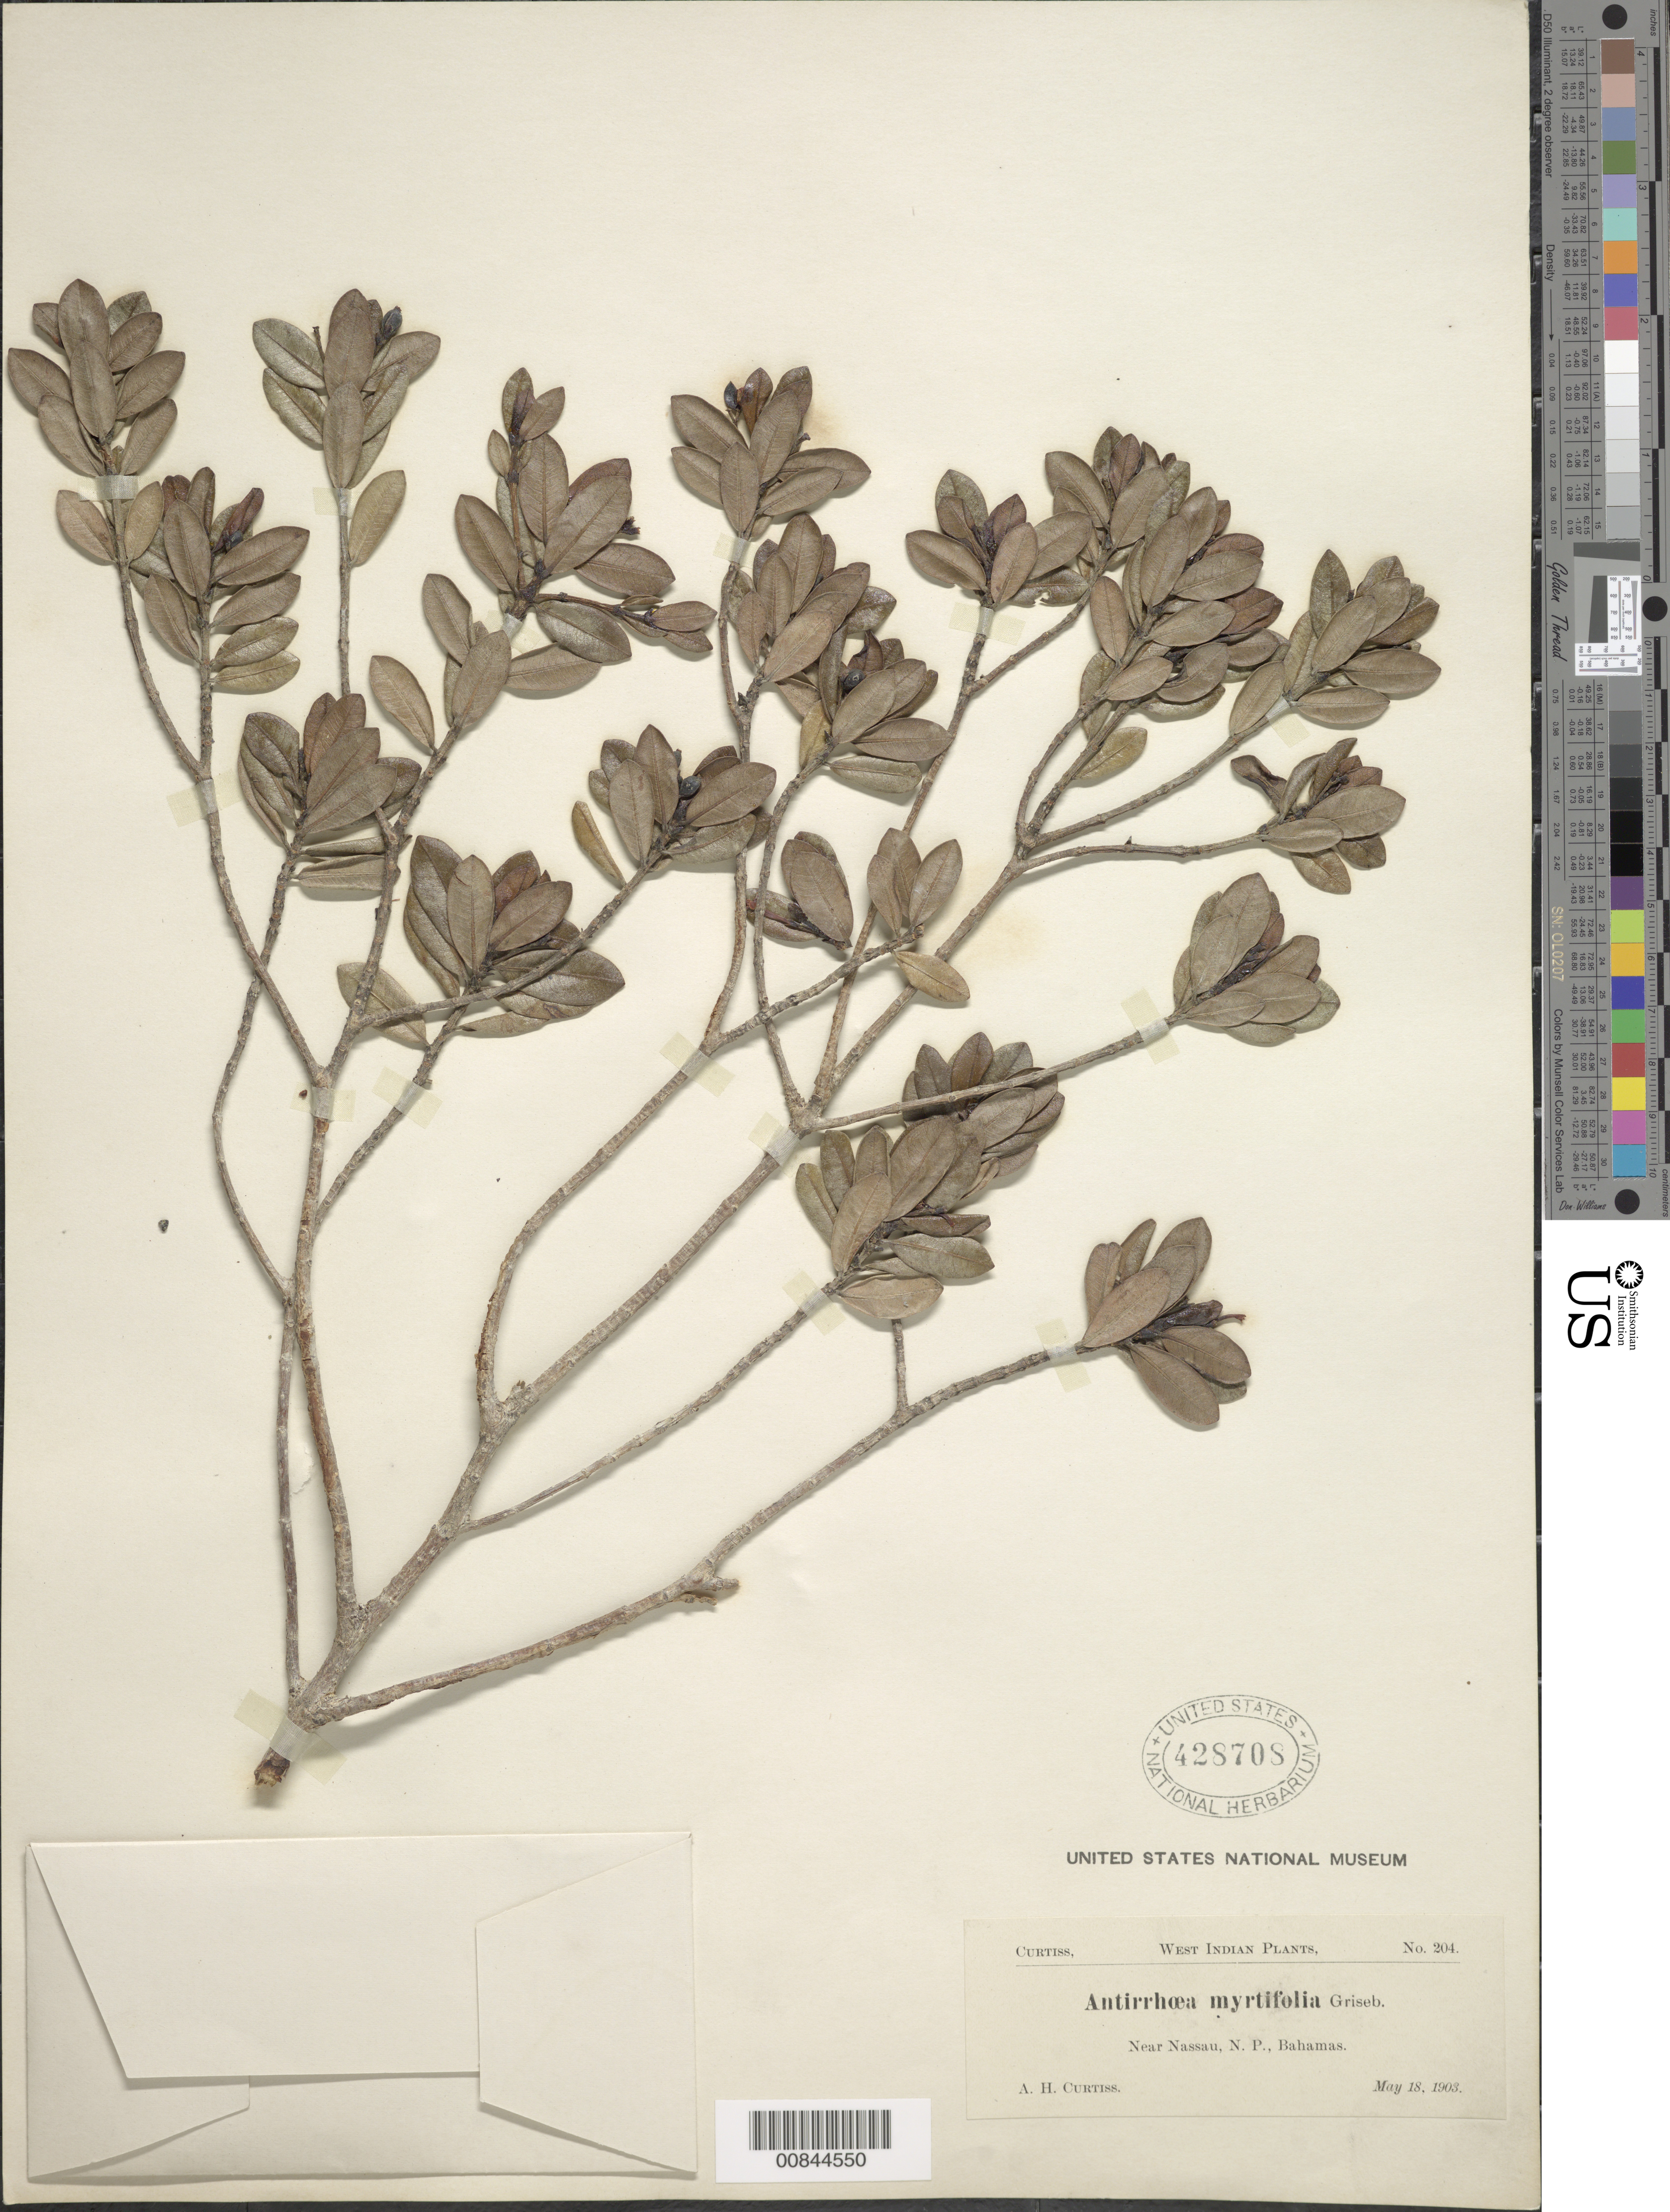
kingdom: Plantae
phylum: Tracheophyta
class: Magnoliopsida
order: Gentianales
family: Rubiaceae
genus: Stenostomum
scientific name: Stenostomum myrtifolium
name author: Griseb.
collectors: A. H. Curtiss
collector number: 204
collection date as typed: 18 May 1903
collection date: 1903-05-18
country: Bahamas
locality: Near Nassau, N. P.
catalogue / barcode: US 428708